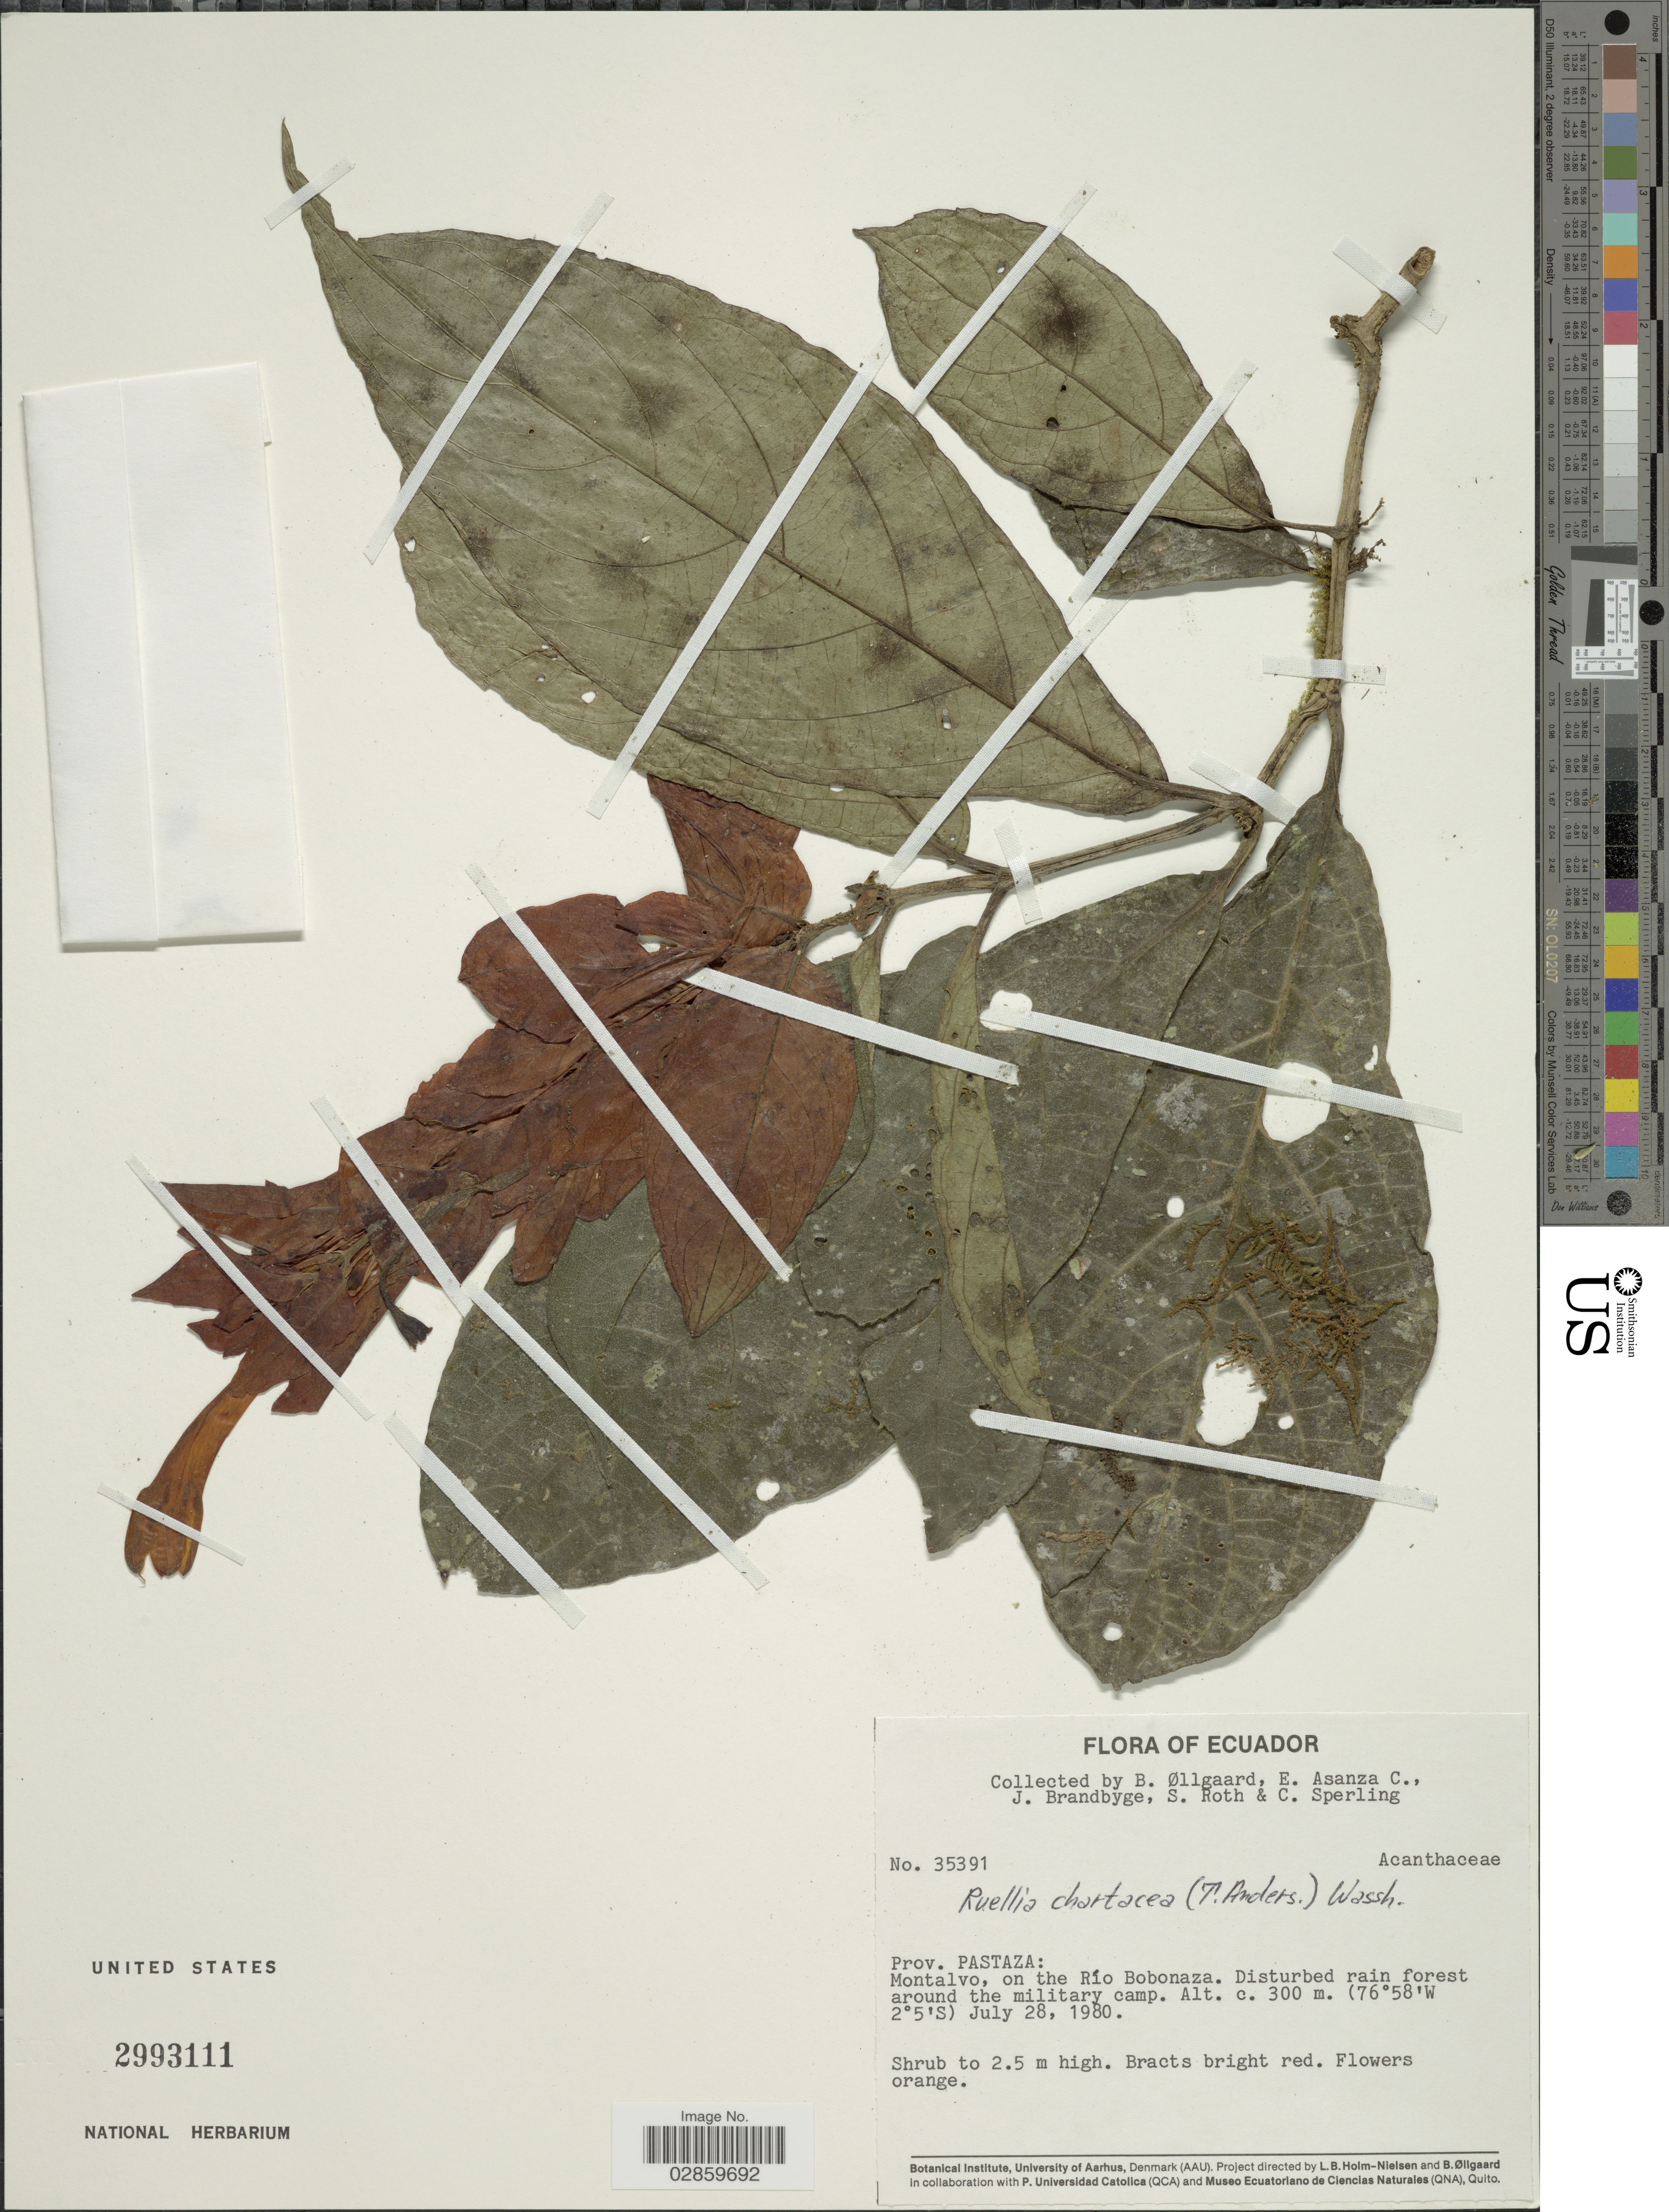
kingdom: Plantae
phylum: Tracheophyta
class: Magnoliopsida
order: Lamiales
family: Acanthaceae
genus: Ruellia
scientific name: Ruellia chartacea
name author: (T. Anderson) Wassh.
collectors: B. Øllgaard, E. Asanza C., J. Brandbyge, S. Roth & C. Sperling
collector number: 35391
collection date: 1980-07-28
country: Ecuador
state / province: Pastaza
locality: Montalvo, on the Río Bobonazo.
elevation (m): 300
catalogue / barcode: US 2993111